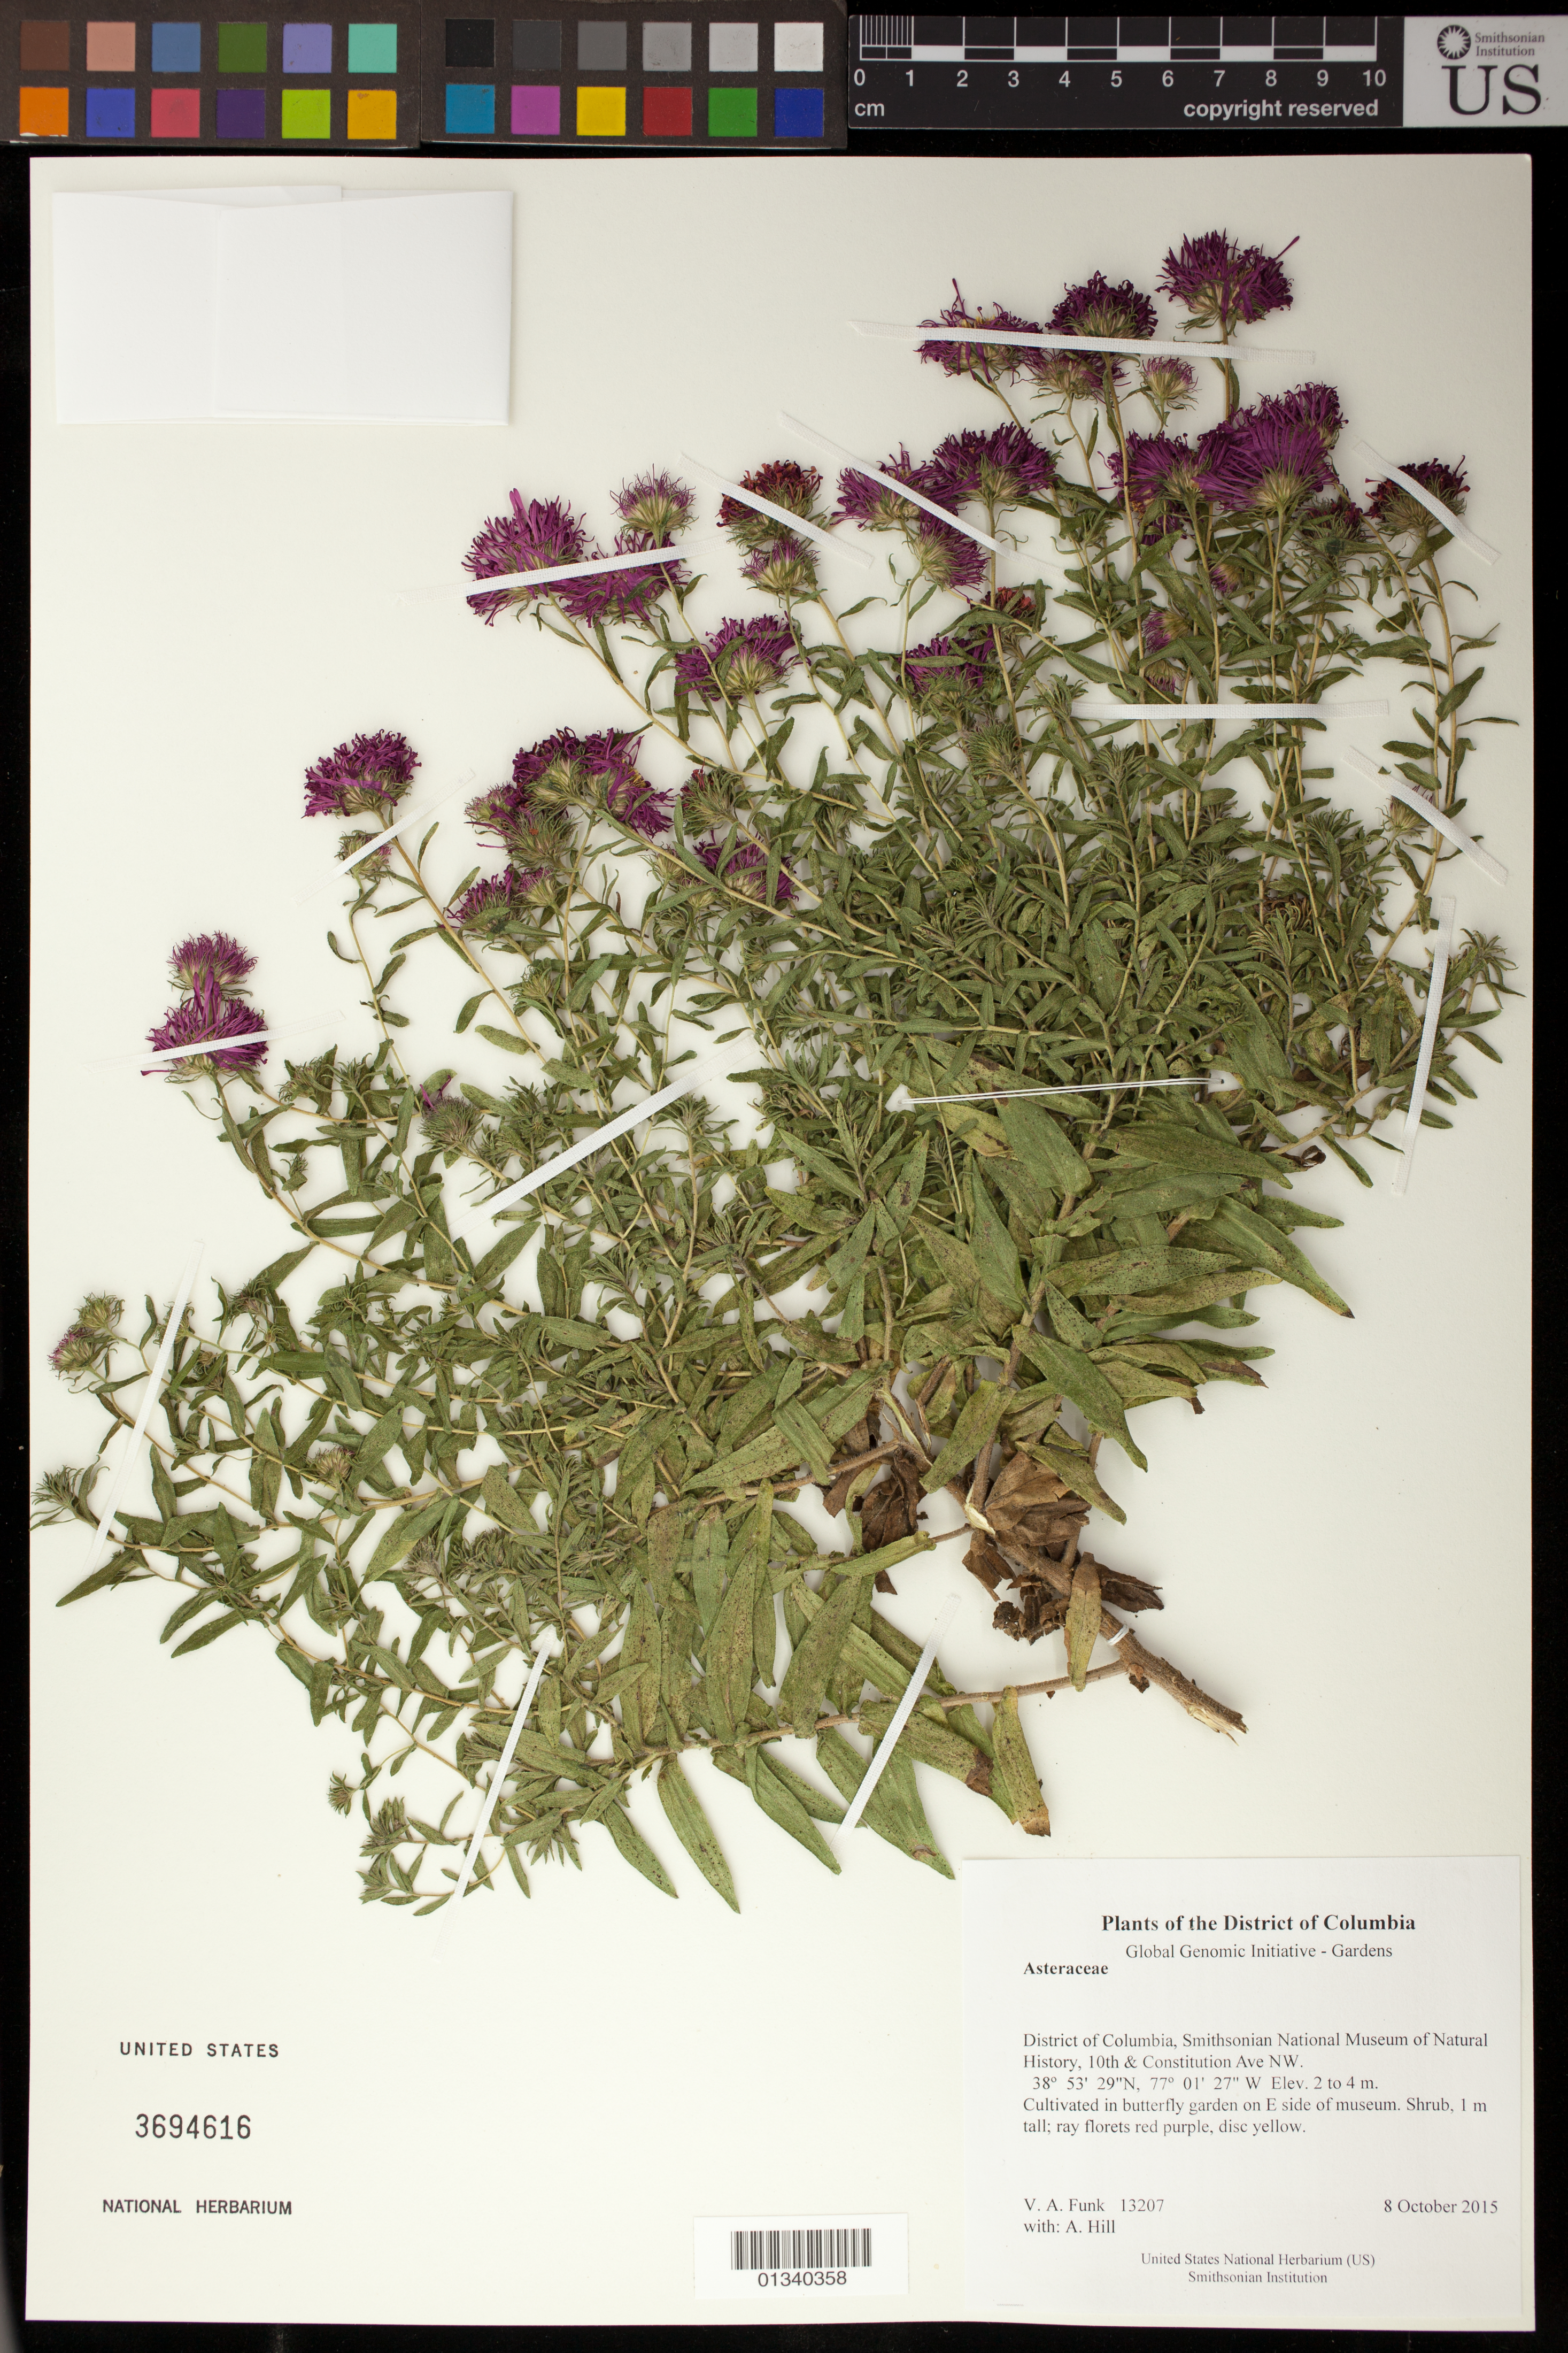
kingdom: Plantae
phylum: Tracheophyta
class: Magnoliopsida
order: Asterales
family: Asteraceae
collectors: A. Hill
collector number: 13207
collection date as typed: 8 October 2015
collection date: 2015-10-08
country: United States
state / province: District of Columbia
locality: Smithsonian National Museum of Natural History, 10th & Constitution Ave NW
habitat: Cultivated in butterfly garden on E side of museum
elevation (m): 2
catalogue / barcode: US 3694616